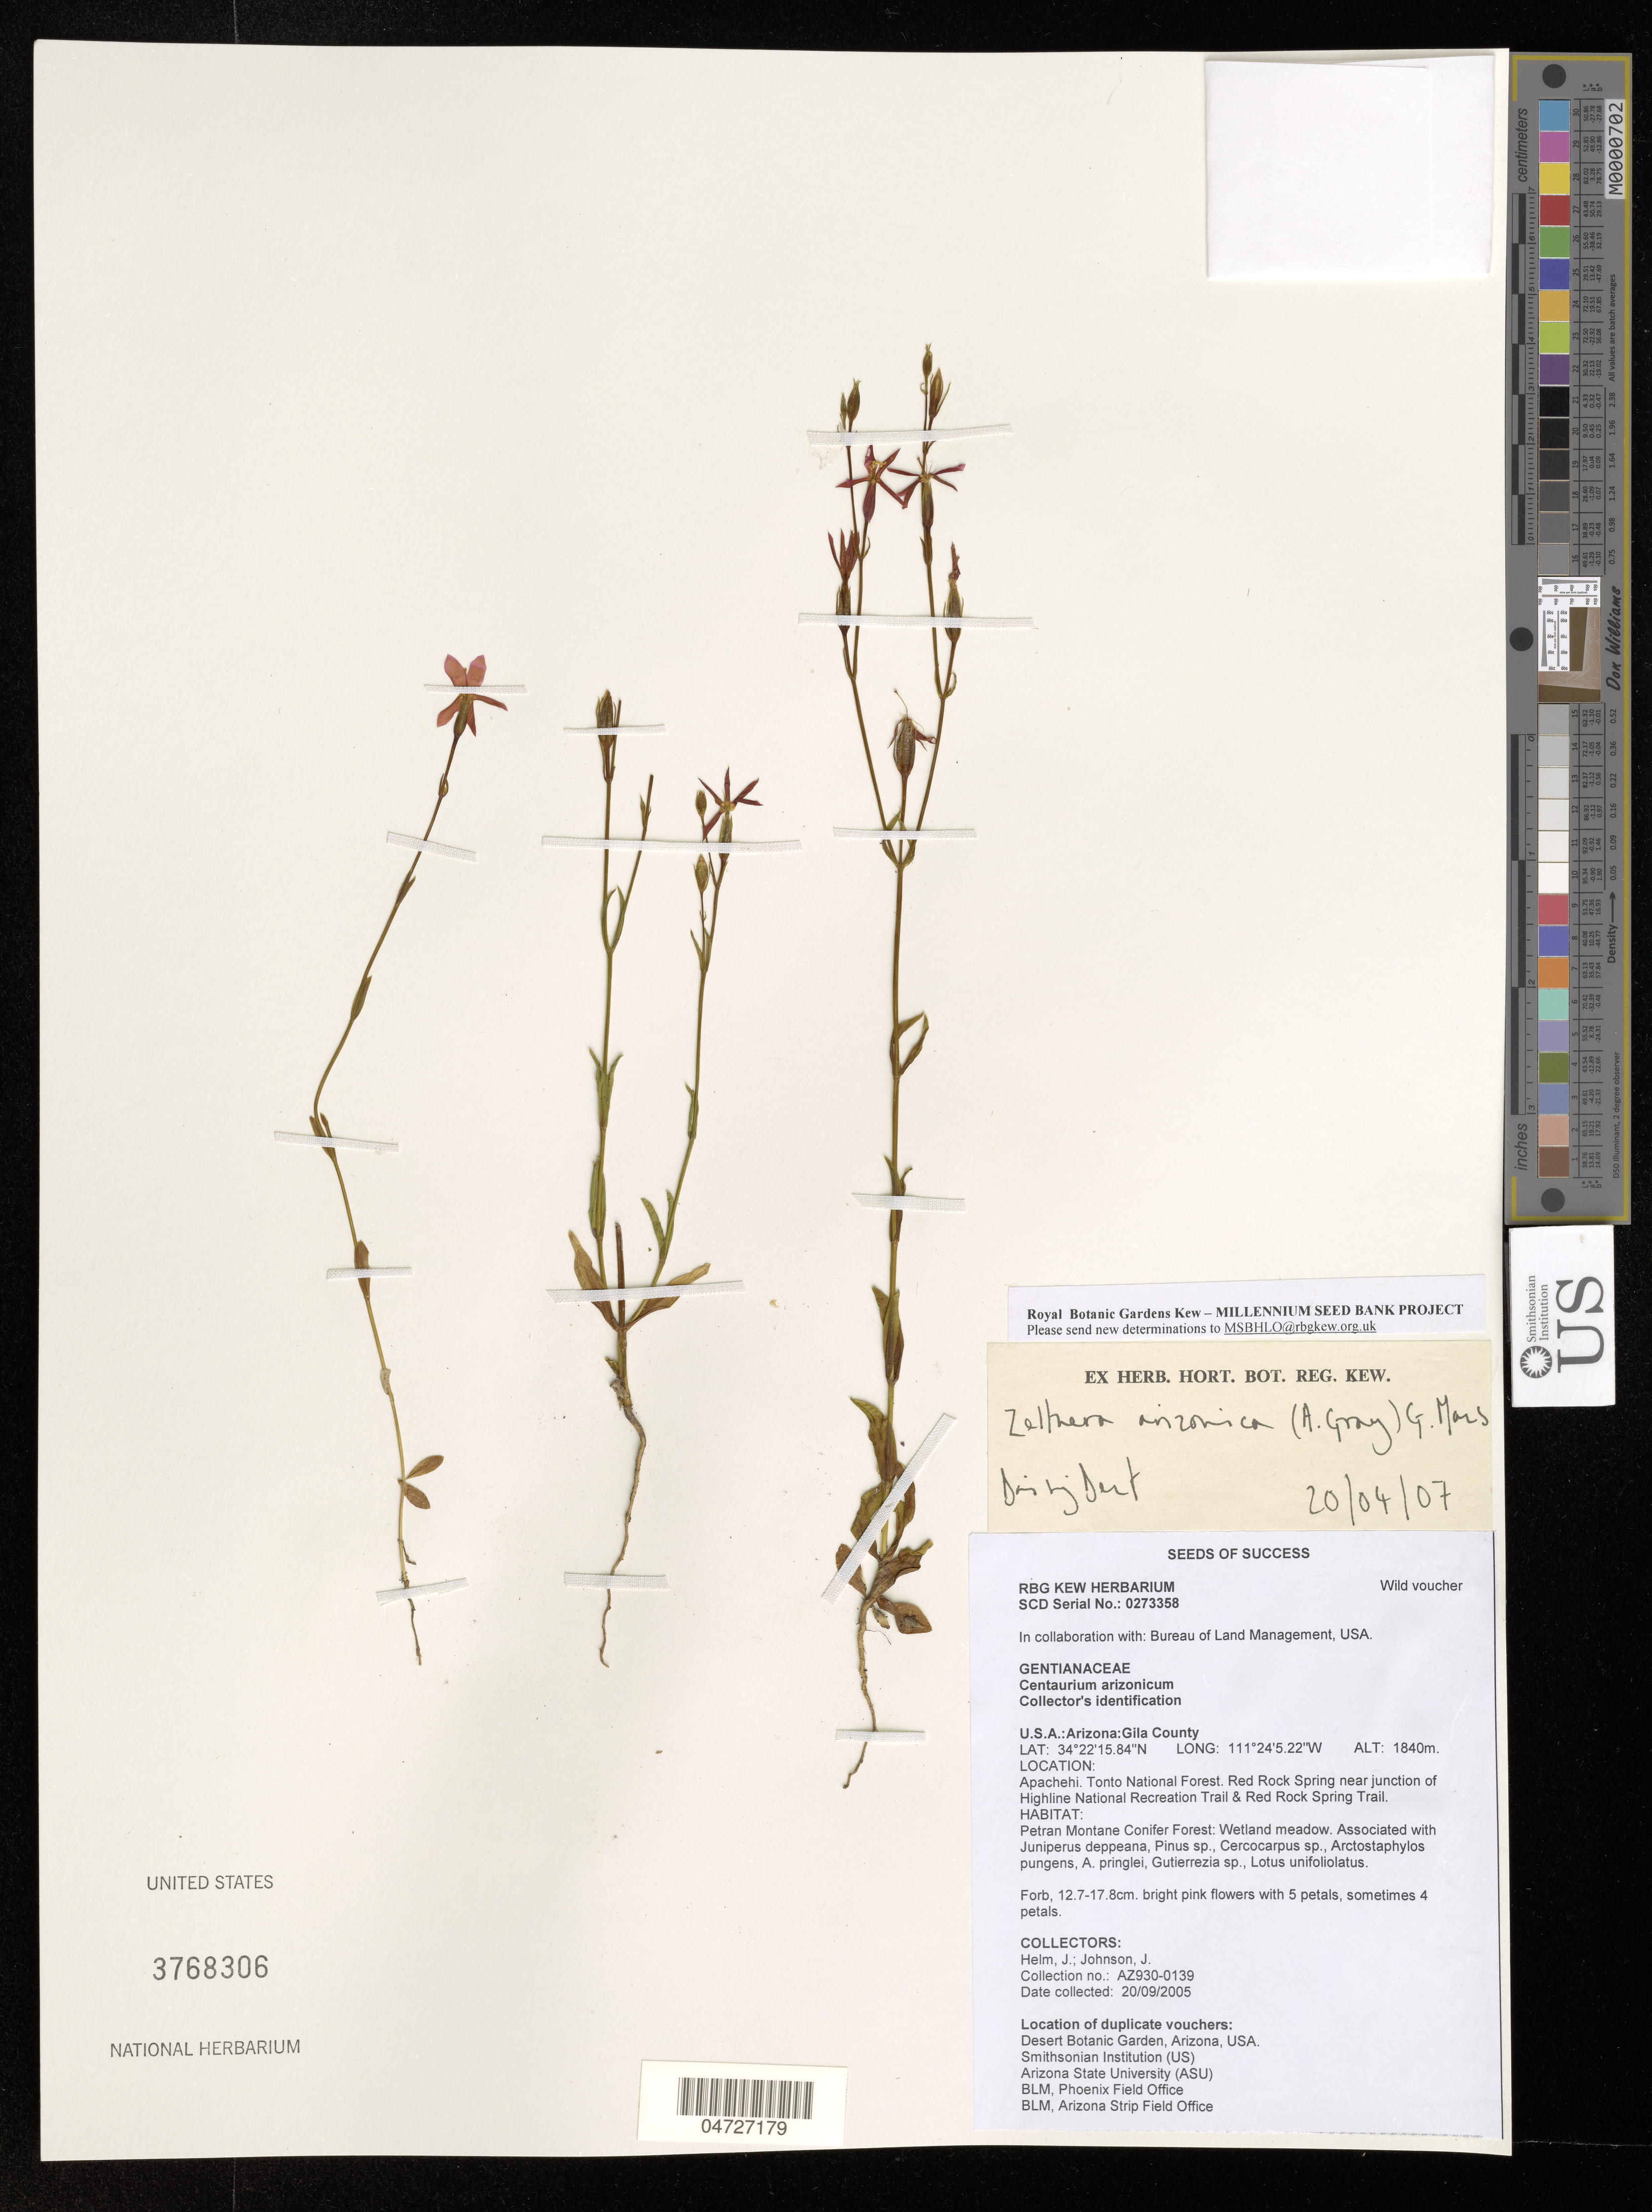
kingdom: Plantae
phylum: Tracheophyta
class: Magnoliopsida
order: Gentianales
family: Gentianaceae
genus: Zeltnera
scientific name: Zeltnera muehlenbergii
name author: (Griseb.) G. Mans.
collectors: J. Helm & J. Johnson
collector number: AZ930-0139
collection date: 2005-09-20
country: United States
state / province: Arizona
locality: Gila County. Apachehi. Tonto National Forest. Red Rock Spring near junction of Highline National Recreation Trail & Red Rock Spring Trail.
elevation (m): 1840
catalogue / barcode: US 3768306